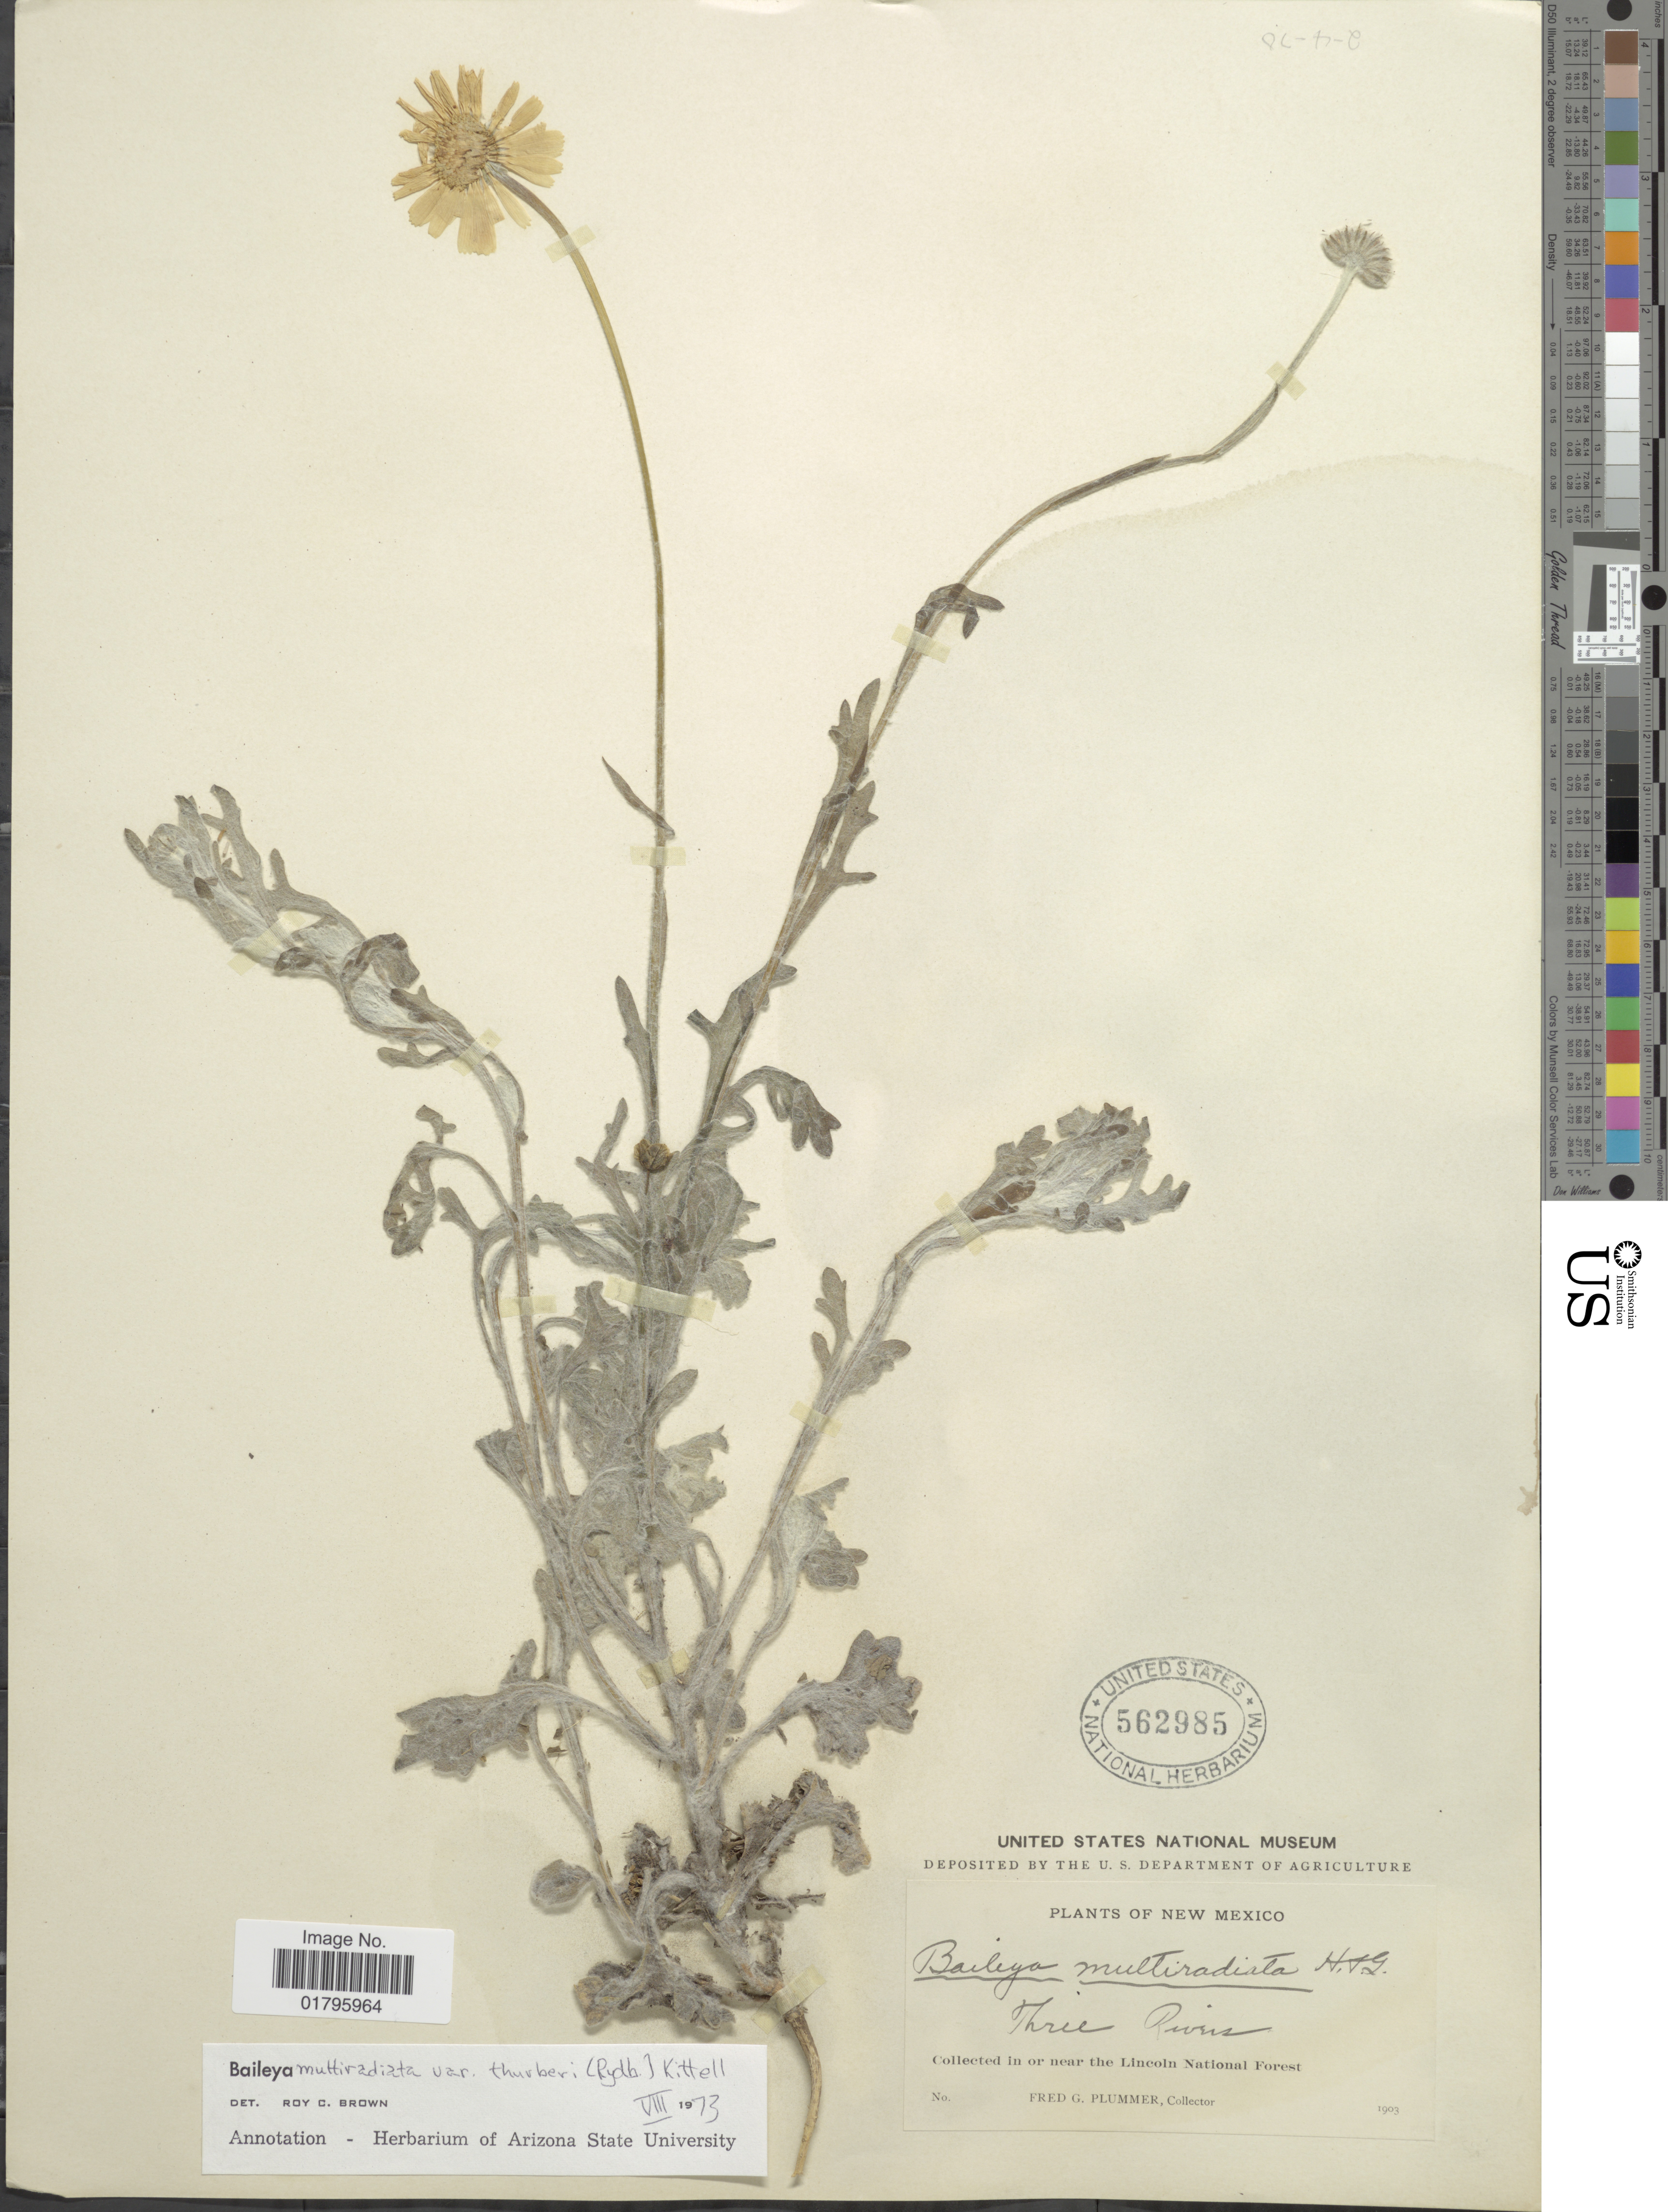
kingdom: Plantae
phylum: Tracheophyta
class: Magnoliopsida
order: Asterales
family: Asteraceae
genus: Baileya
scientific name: Baileya multiradiata var. thurberi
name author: (Rydb.) Kittell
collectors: F. Plummer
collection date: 1903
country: United States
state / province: New Mexico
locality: New Mexico, In or near the Lincoln national Forest. Three Rivers.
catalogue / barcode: US 562985